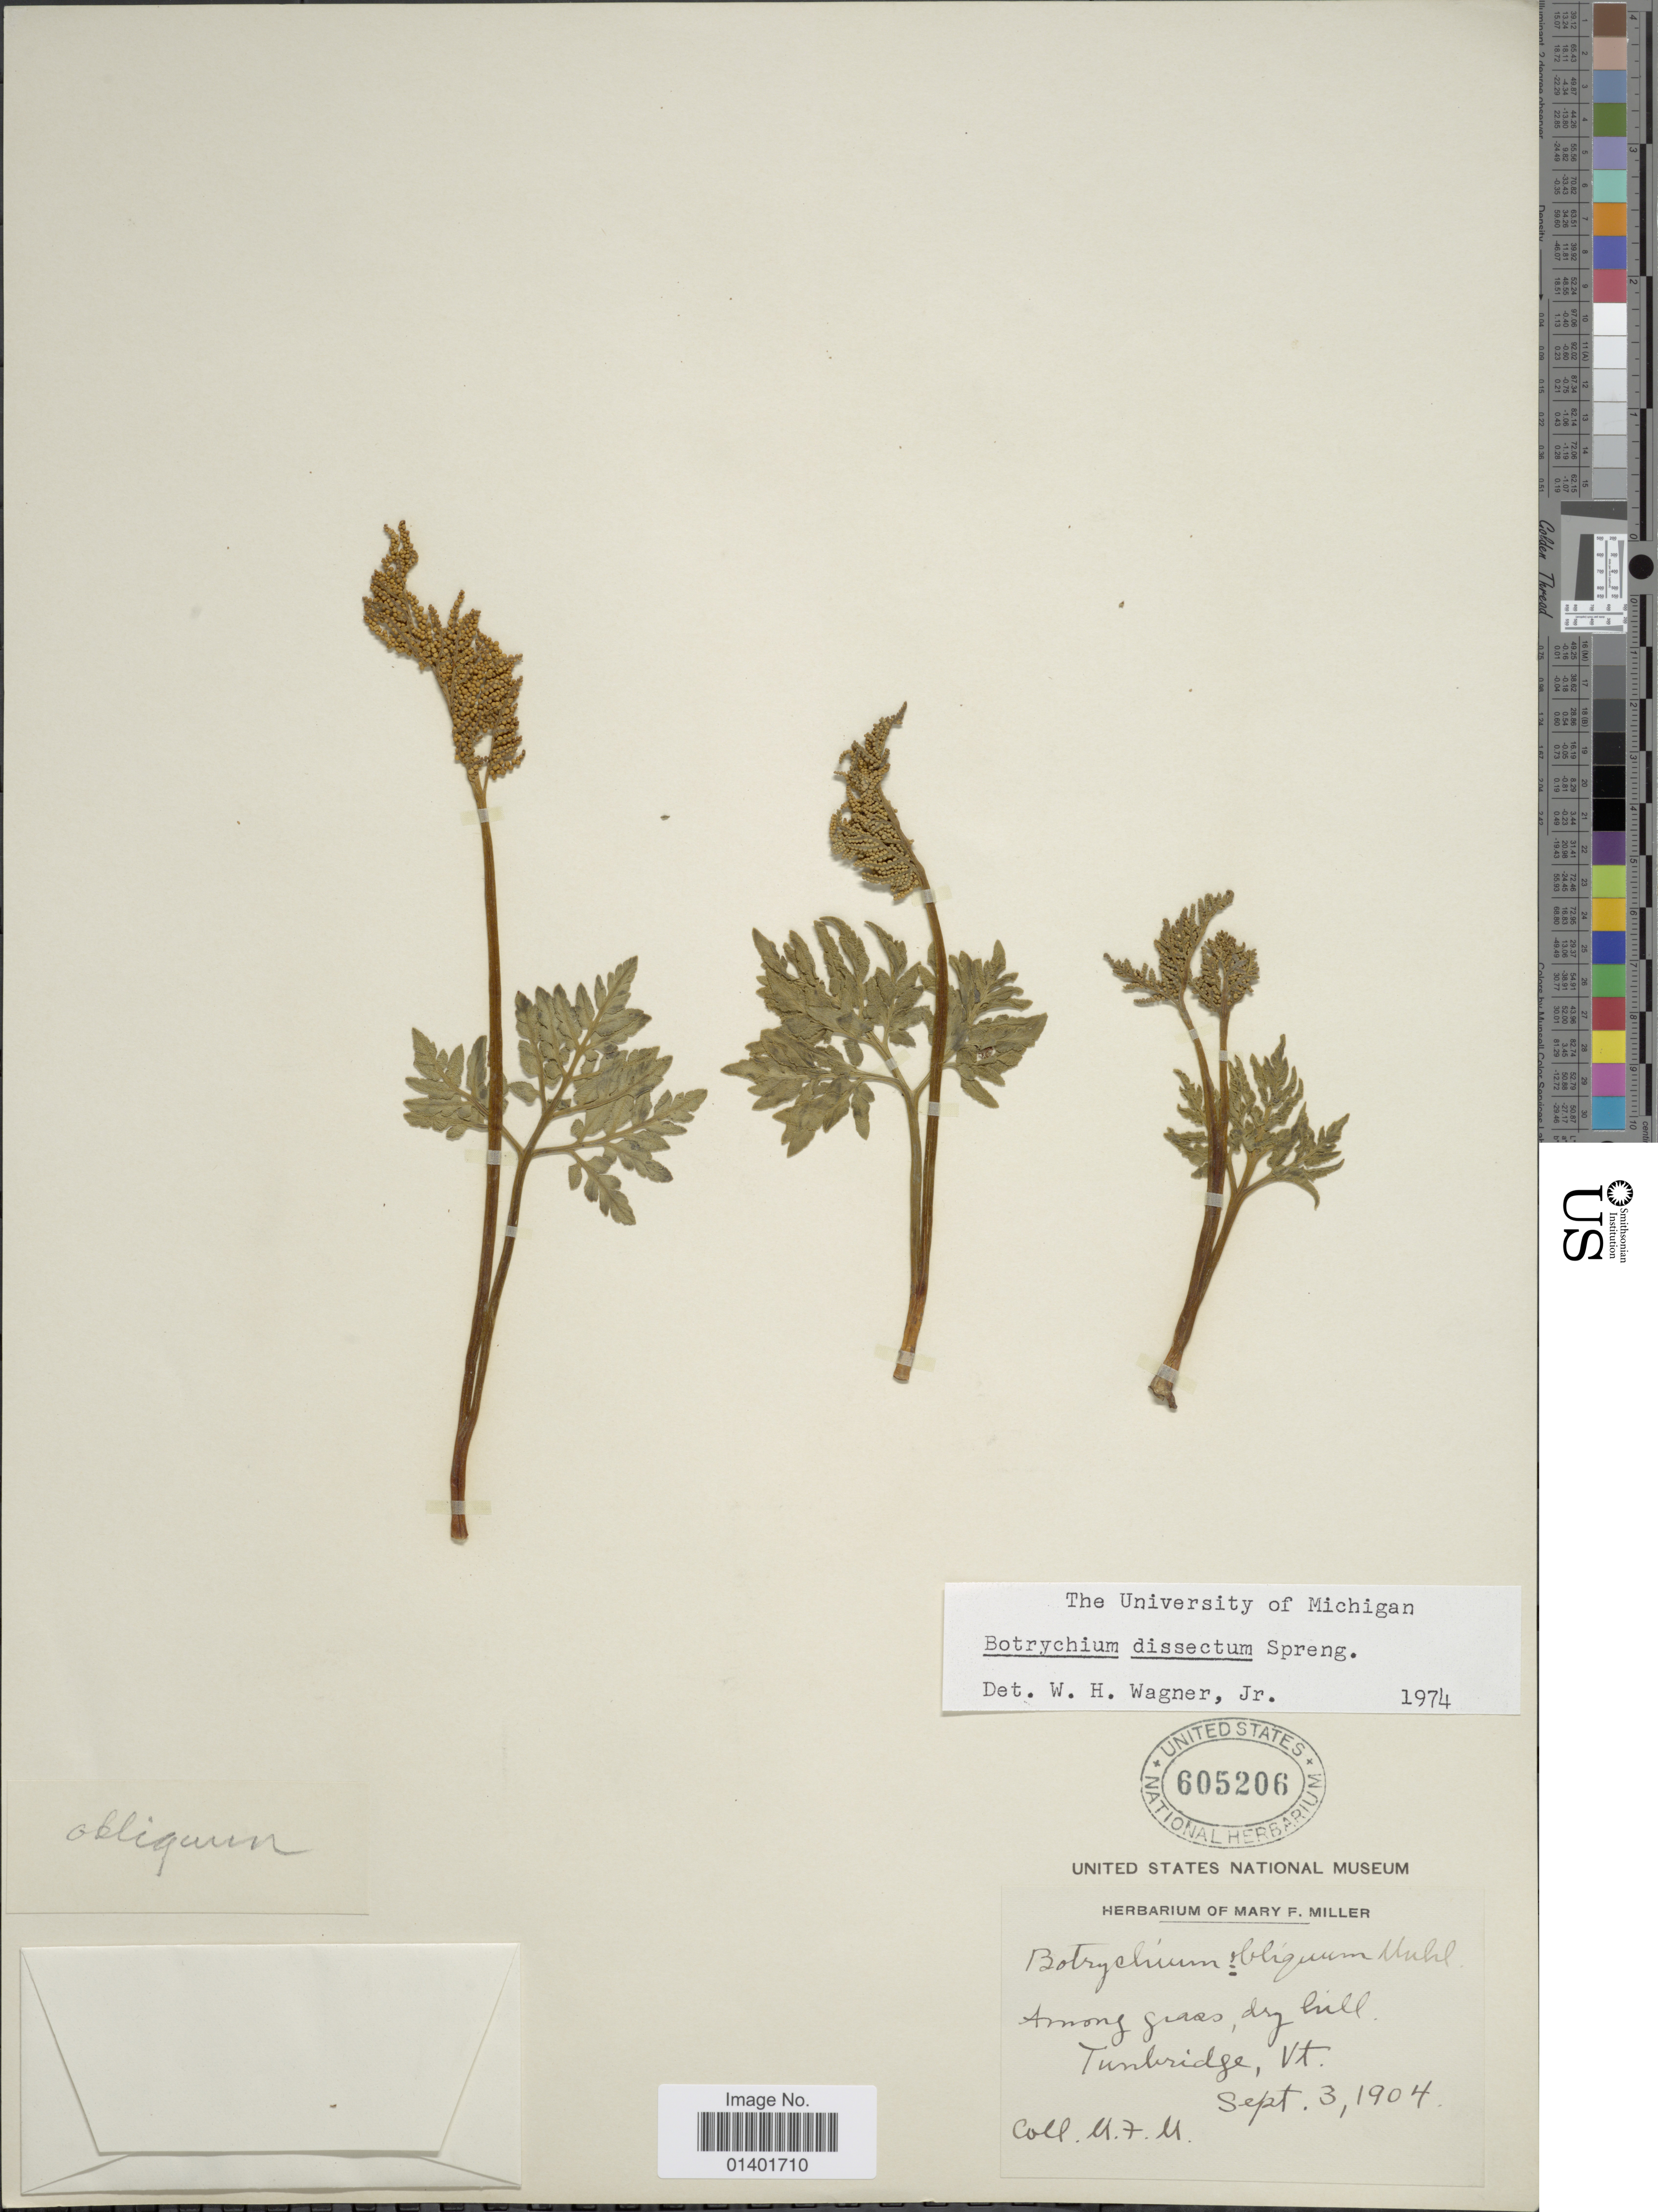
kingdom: Plantae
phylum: Tracheophyta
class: Polypodiopsida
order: Ophioglossales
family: Ophioglossaceae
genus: Botrychium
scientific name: Botrychium dissectum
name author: Spreng.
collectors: M. F. Miller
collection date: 1904-09-03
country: United States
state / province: Vermont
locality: Among grass, dry hill. Tunbridge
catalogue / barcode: US 605206